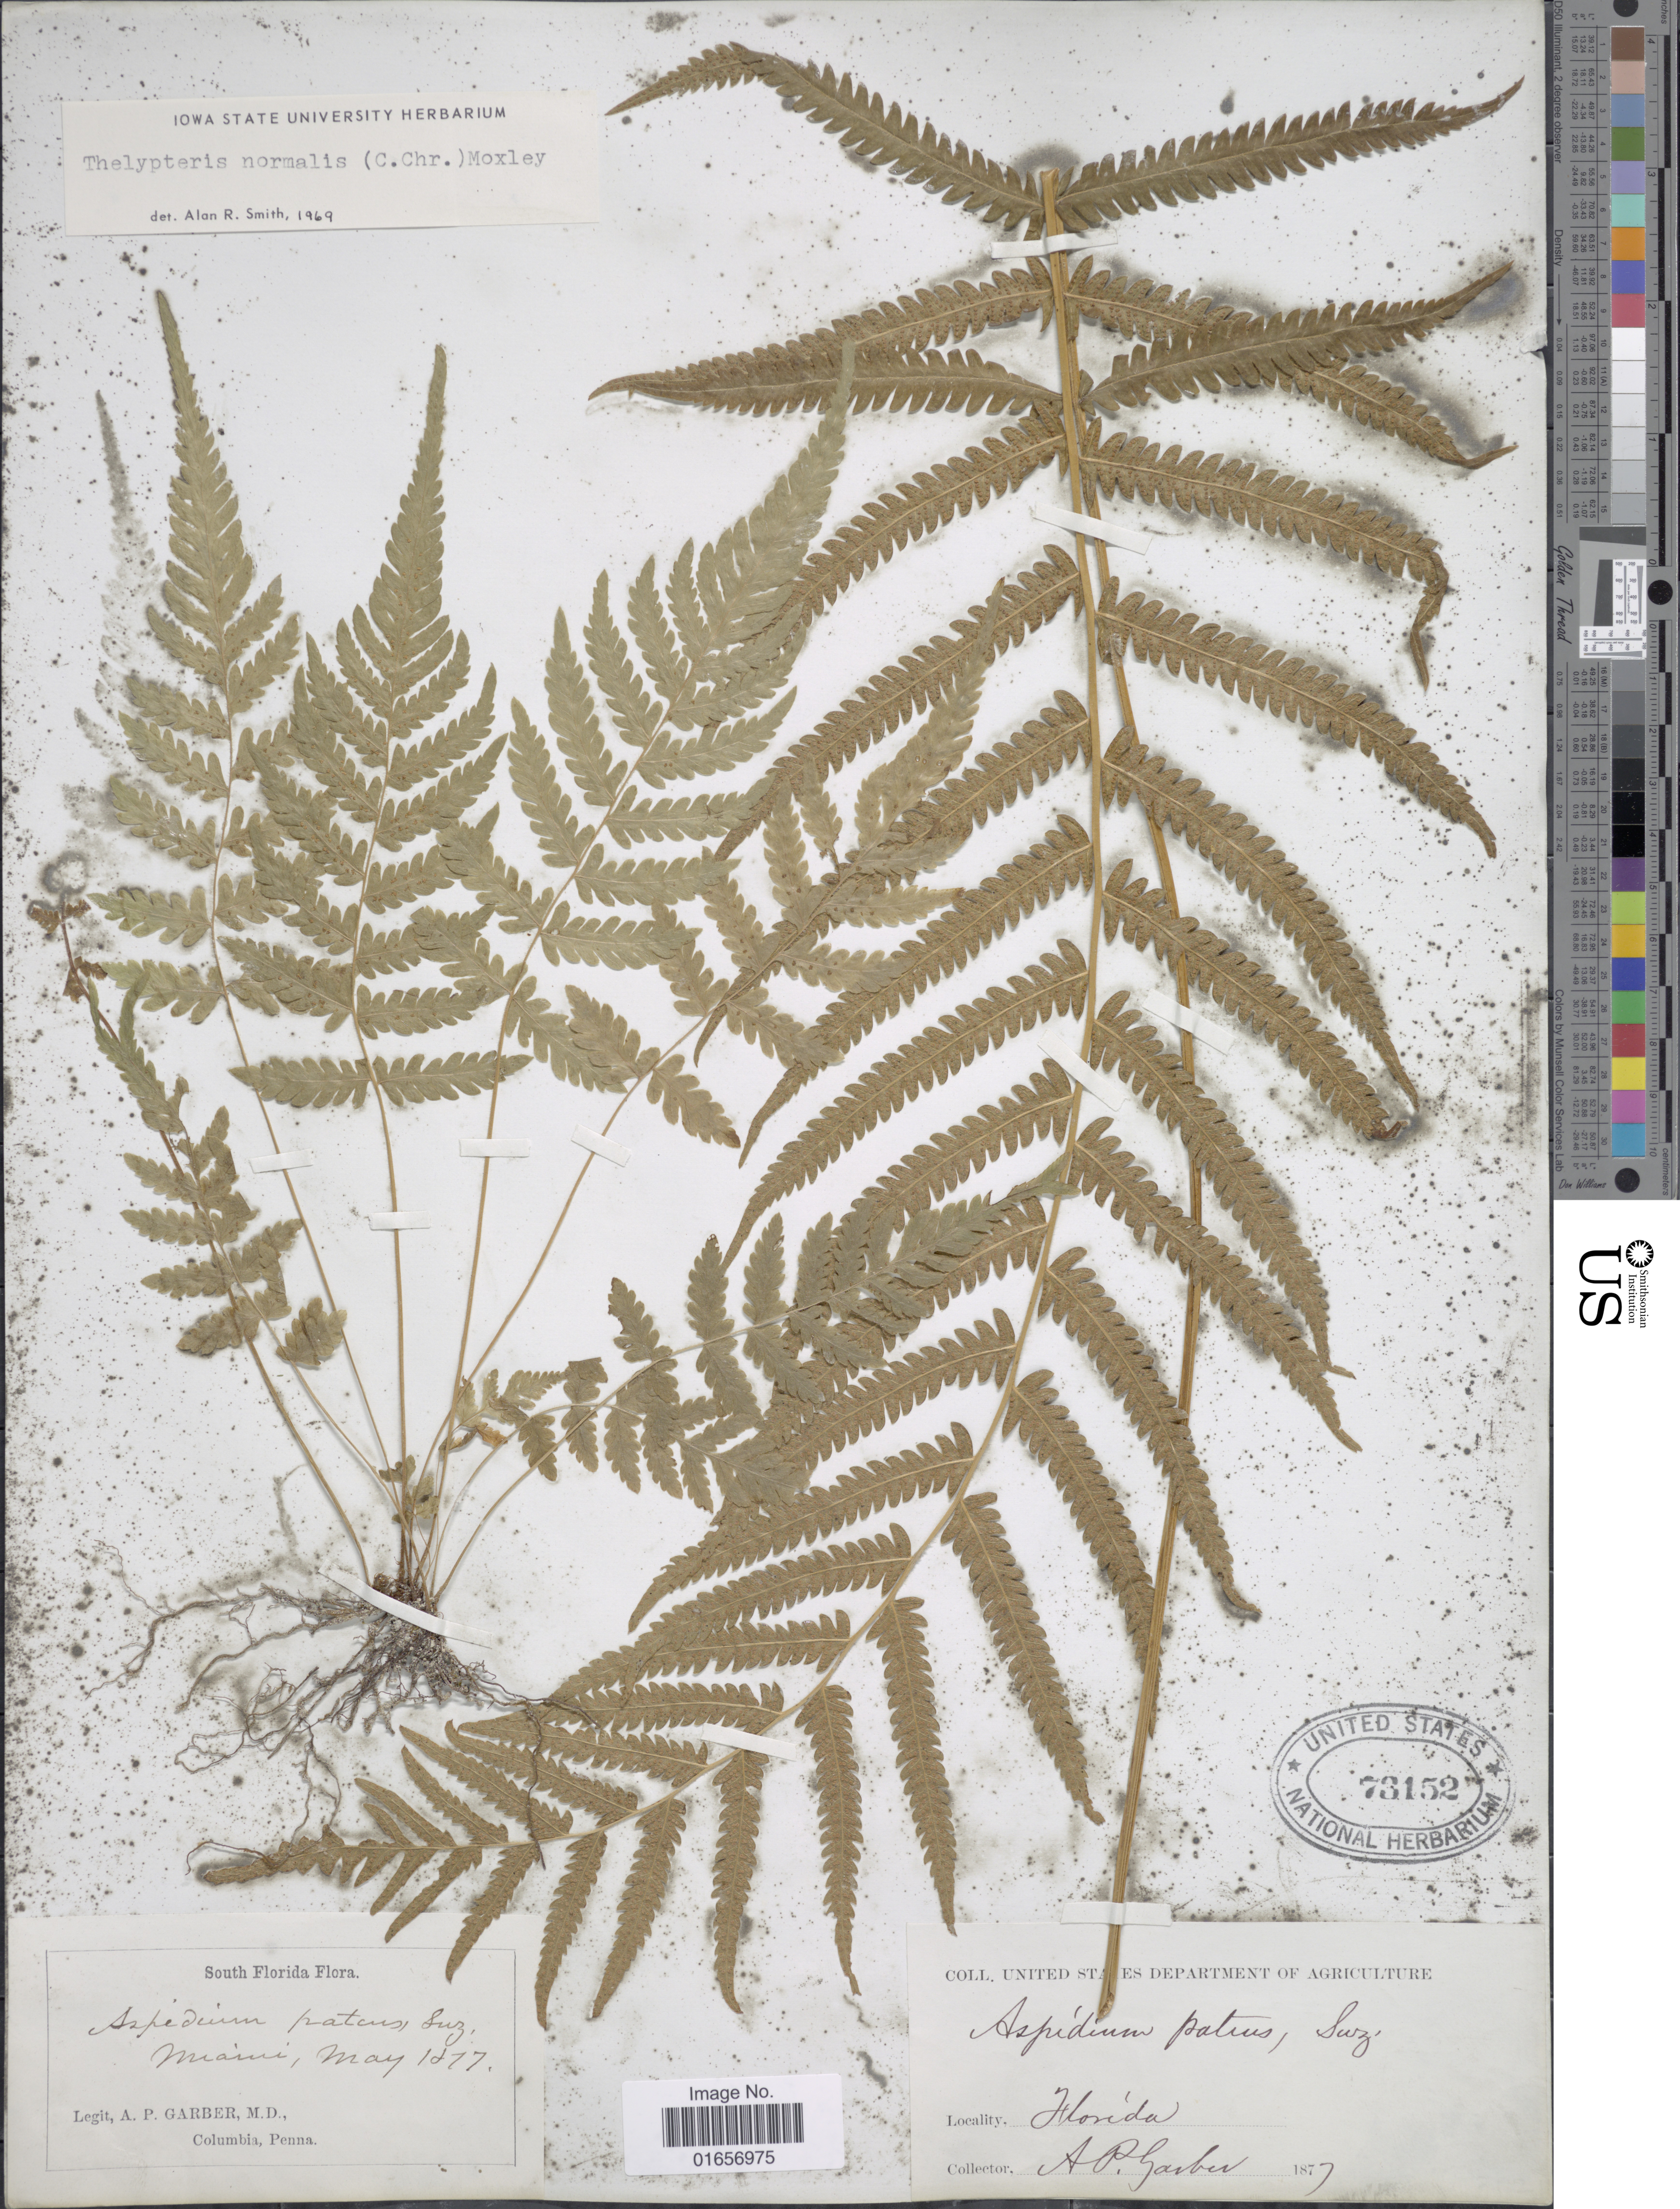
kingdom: Plantae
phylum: Tracheophyta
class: Polypodiopsida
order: Polypodiales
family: Thelypteridaceae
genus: Christella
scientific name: Christella kunthii comb. ined.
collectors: A. P. Garber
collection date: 1877-05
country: United States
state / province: Florida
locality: South Florida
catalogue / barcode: US 73152